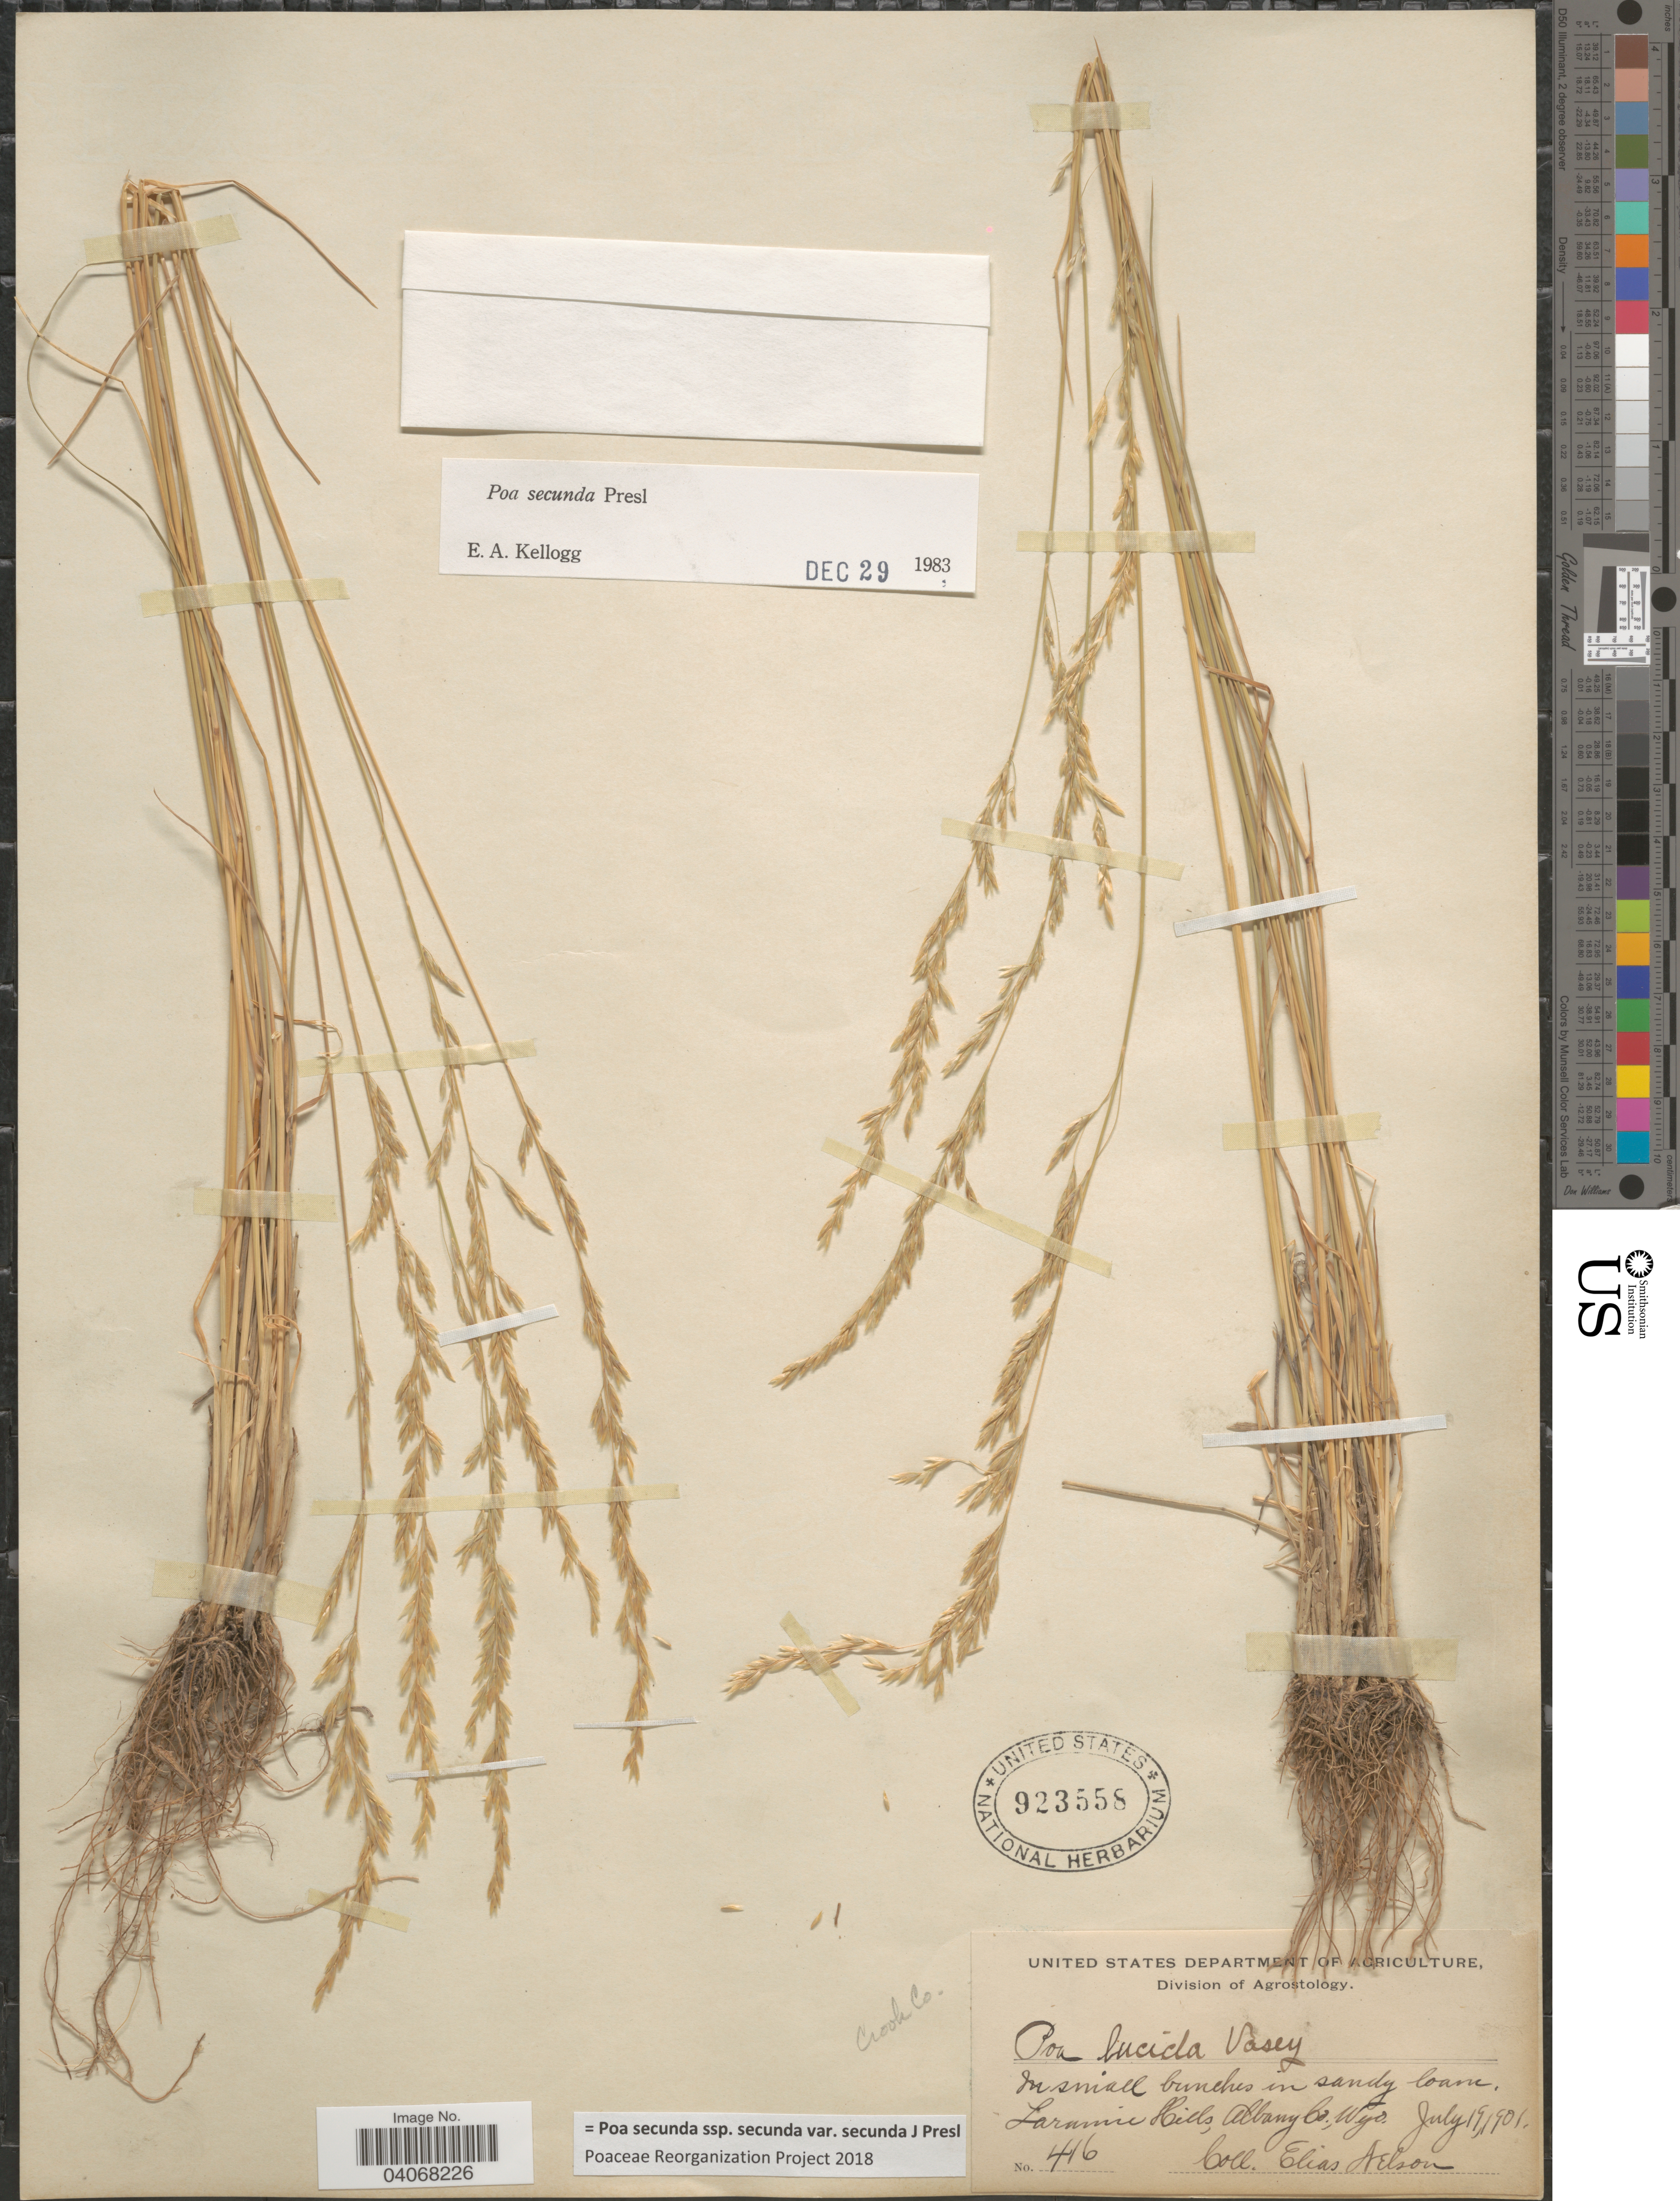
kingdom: Plantae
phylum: Tracheophyta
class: Liliopsida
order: Poales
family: Poaceae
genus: Poa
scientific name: Poa secunda subsp. secunda var. secunda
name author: J. Presl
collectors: E. Nelson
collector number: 416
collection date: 1901-07-19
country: United States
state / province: Wyoming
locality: Laramie Hills, Albany Co. Crook Co.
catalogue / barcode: US 923558